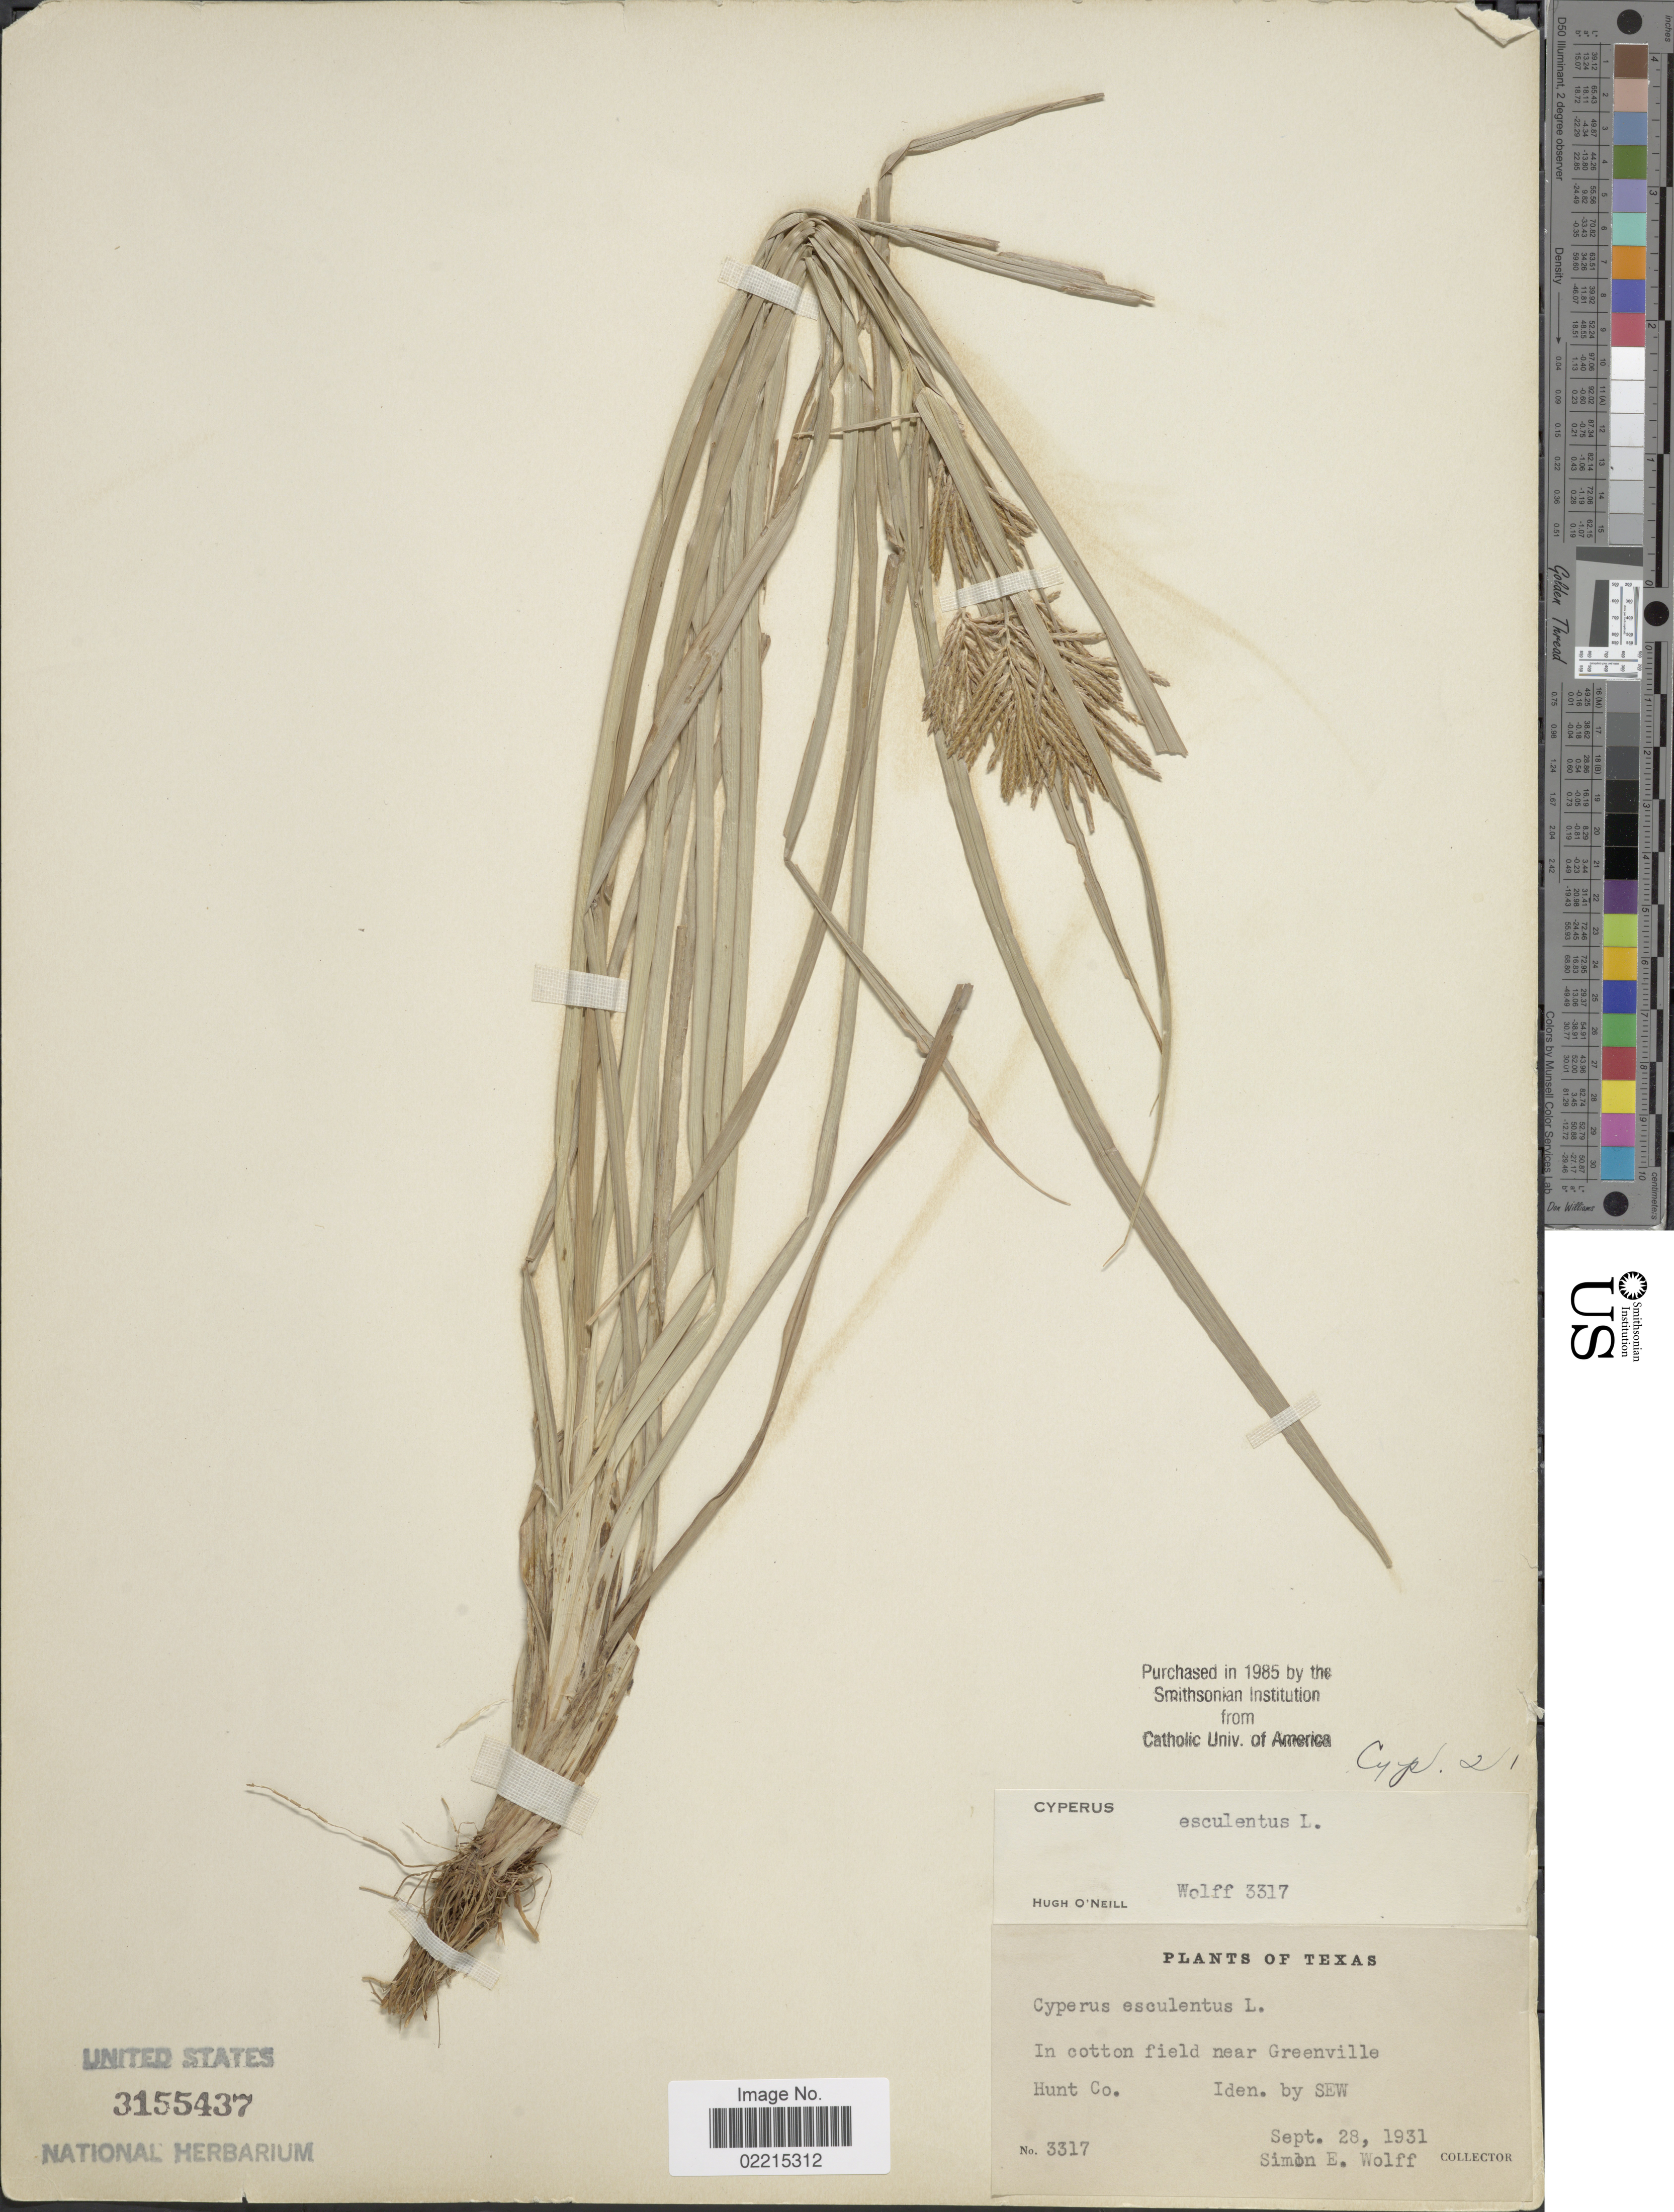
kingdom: Plantae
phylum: Tracheophyta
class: Liliopsida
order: Poales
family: Cyperaceae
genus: Cyperus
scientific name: Cyperus esculentus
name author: L.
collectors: S. E. Wolff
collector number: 3317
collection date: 1931-09-28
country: United States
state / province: Texas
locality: In cotton field near Greenville Hunt Co.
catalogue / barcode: US 3155437